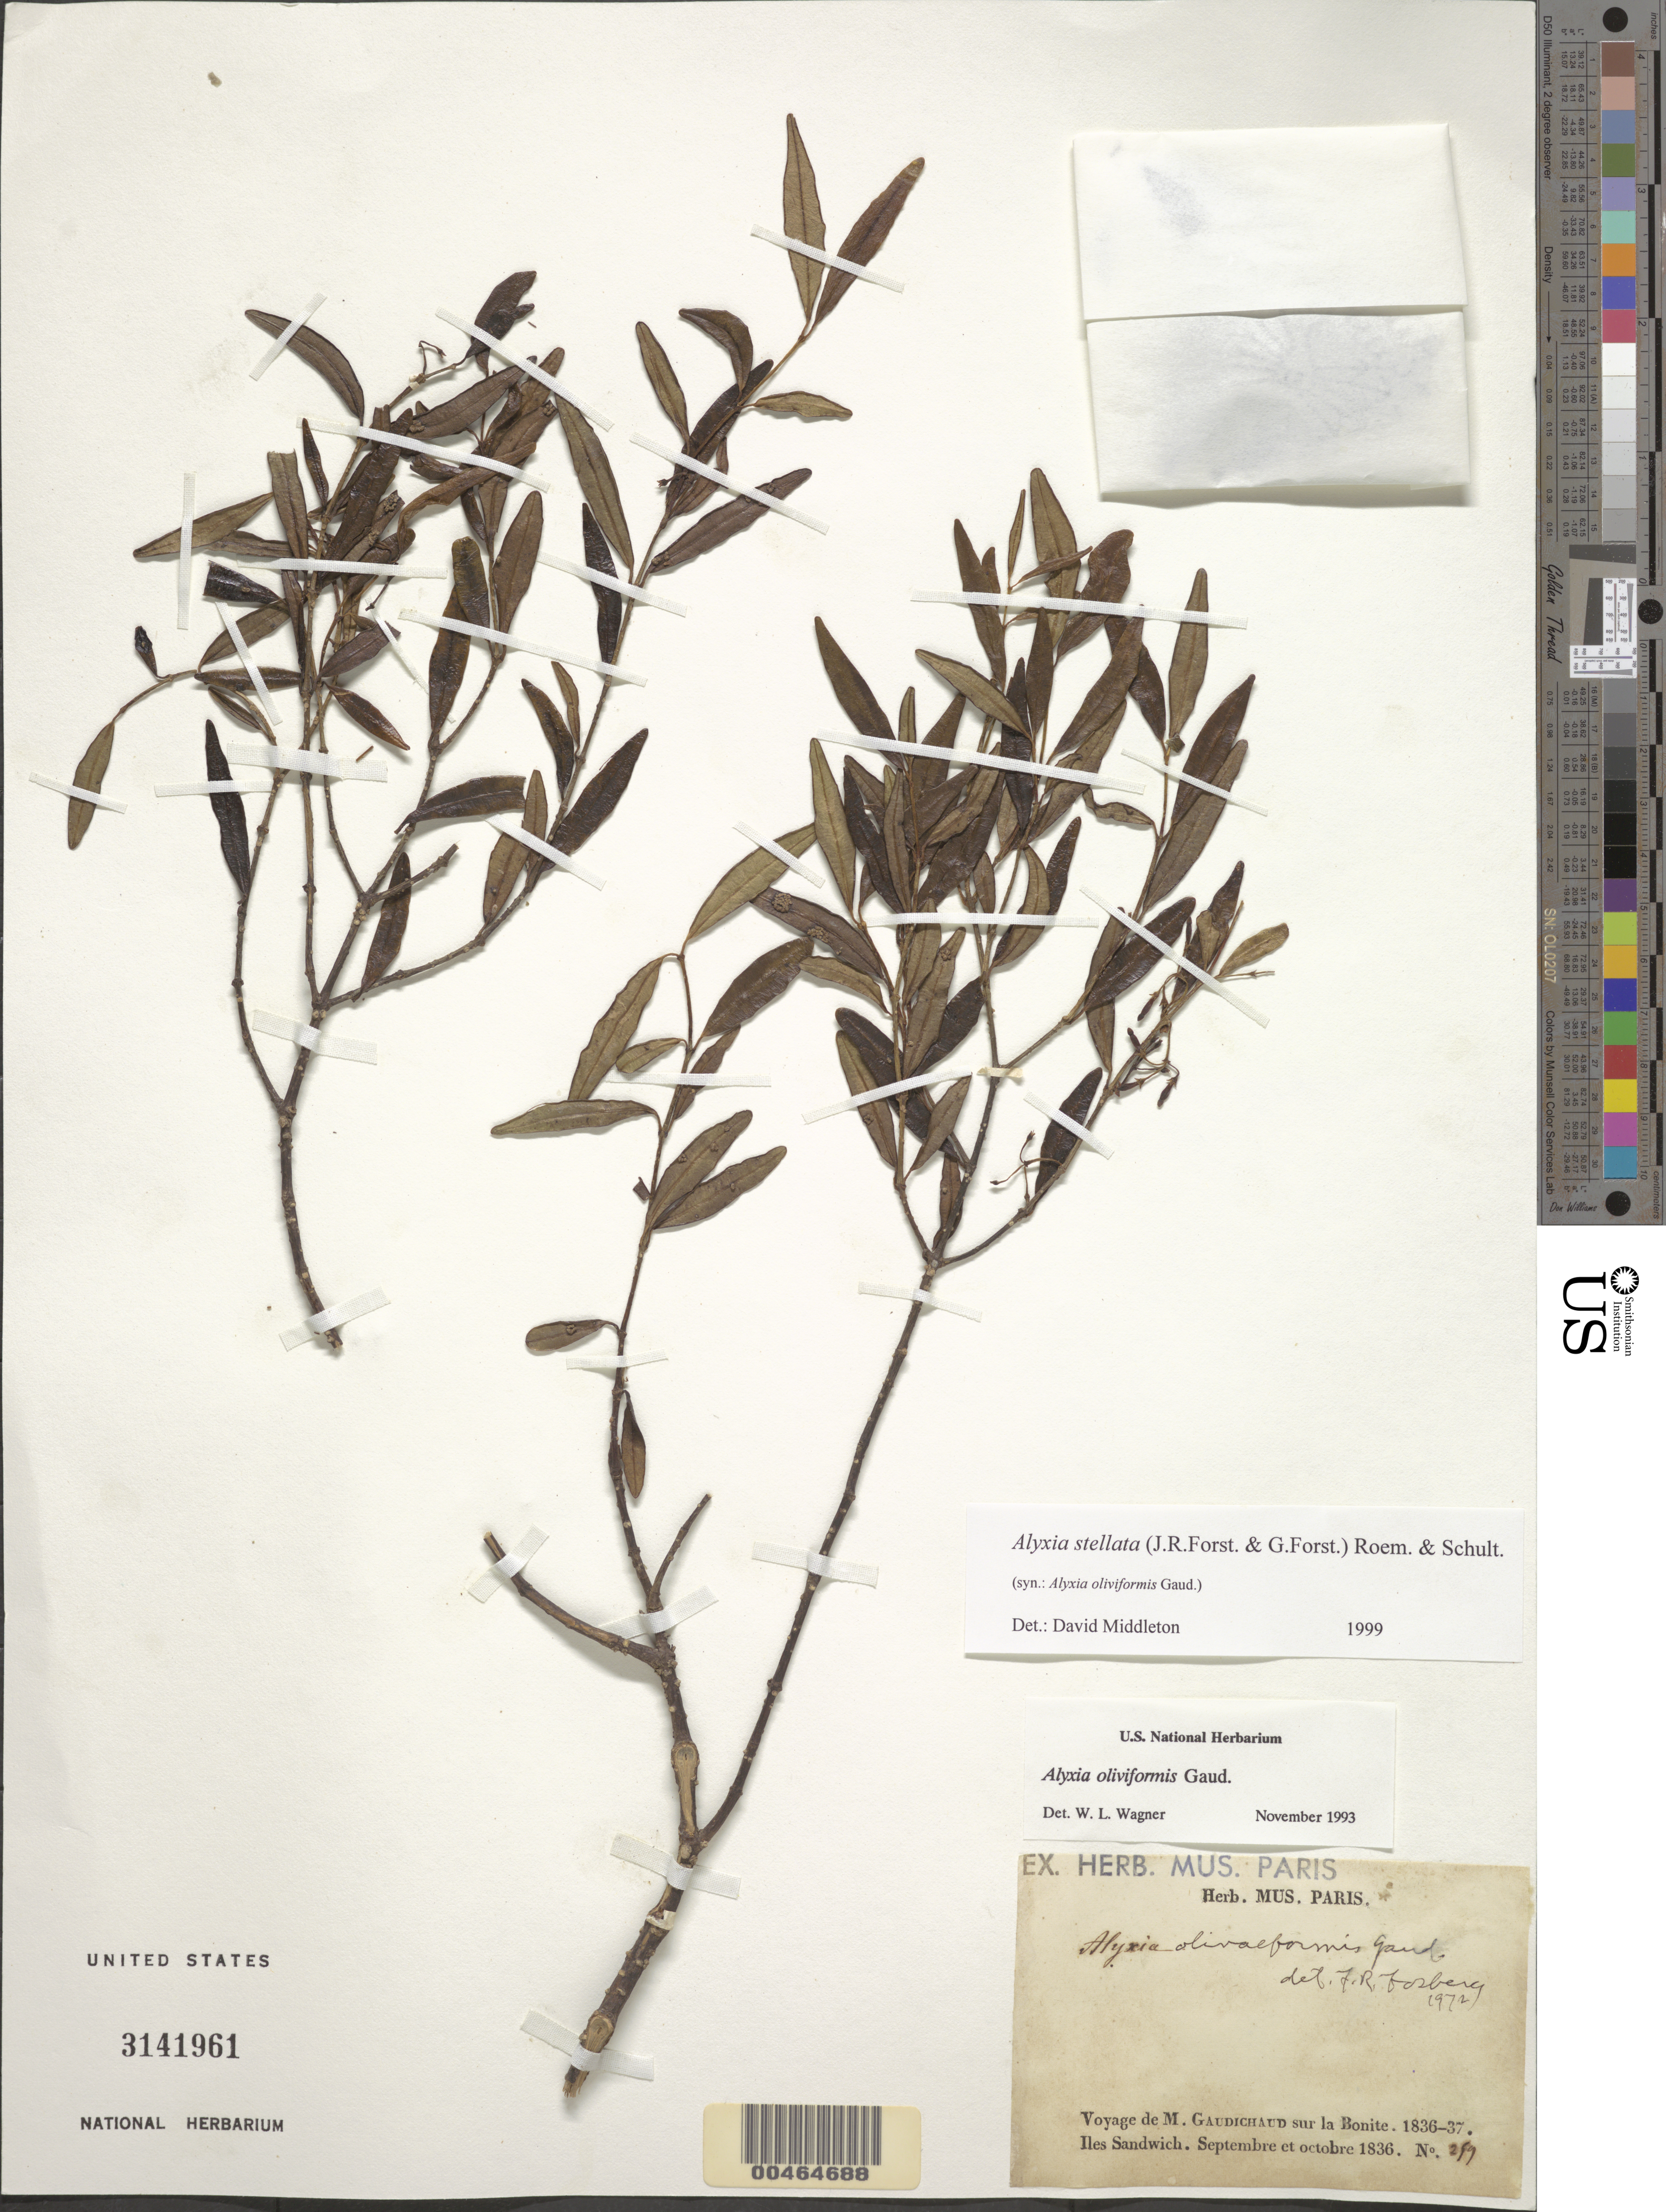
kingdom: Plantae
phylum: Tracheophyta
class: Magnoliopsida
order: Gentianales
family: Apocynaceae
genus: Alyxia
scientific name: Alyxia stellata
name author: (J.R. Forst. & G. Forst.) Roem. & Schult.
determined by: Middleton, D. J.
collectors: C. Gaudichaud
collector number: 219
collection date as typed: Sep 1836 to Oct 1836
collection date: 1836-09/1836-10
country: United States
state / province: Hawaii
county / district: Kauai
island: Kaua'i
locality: Iles Sandwich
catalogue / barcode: US 3141961